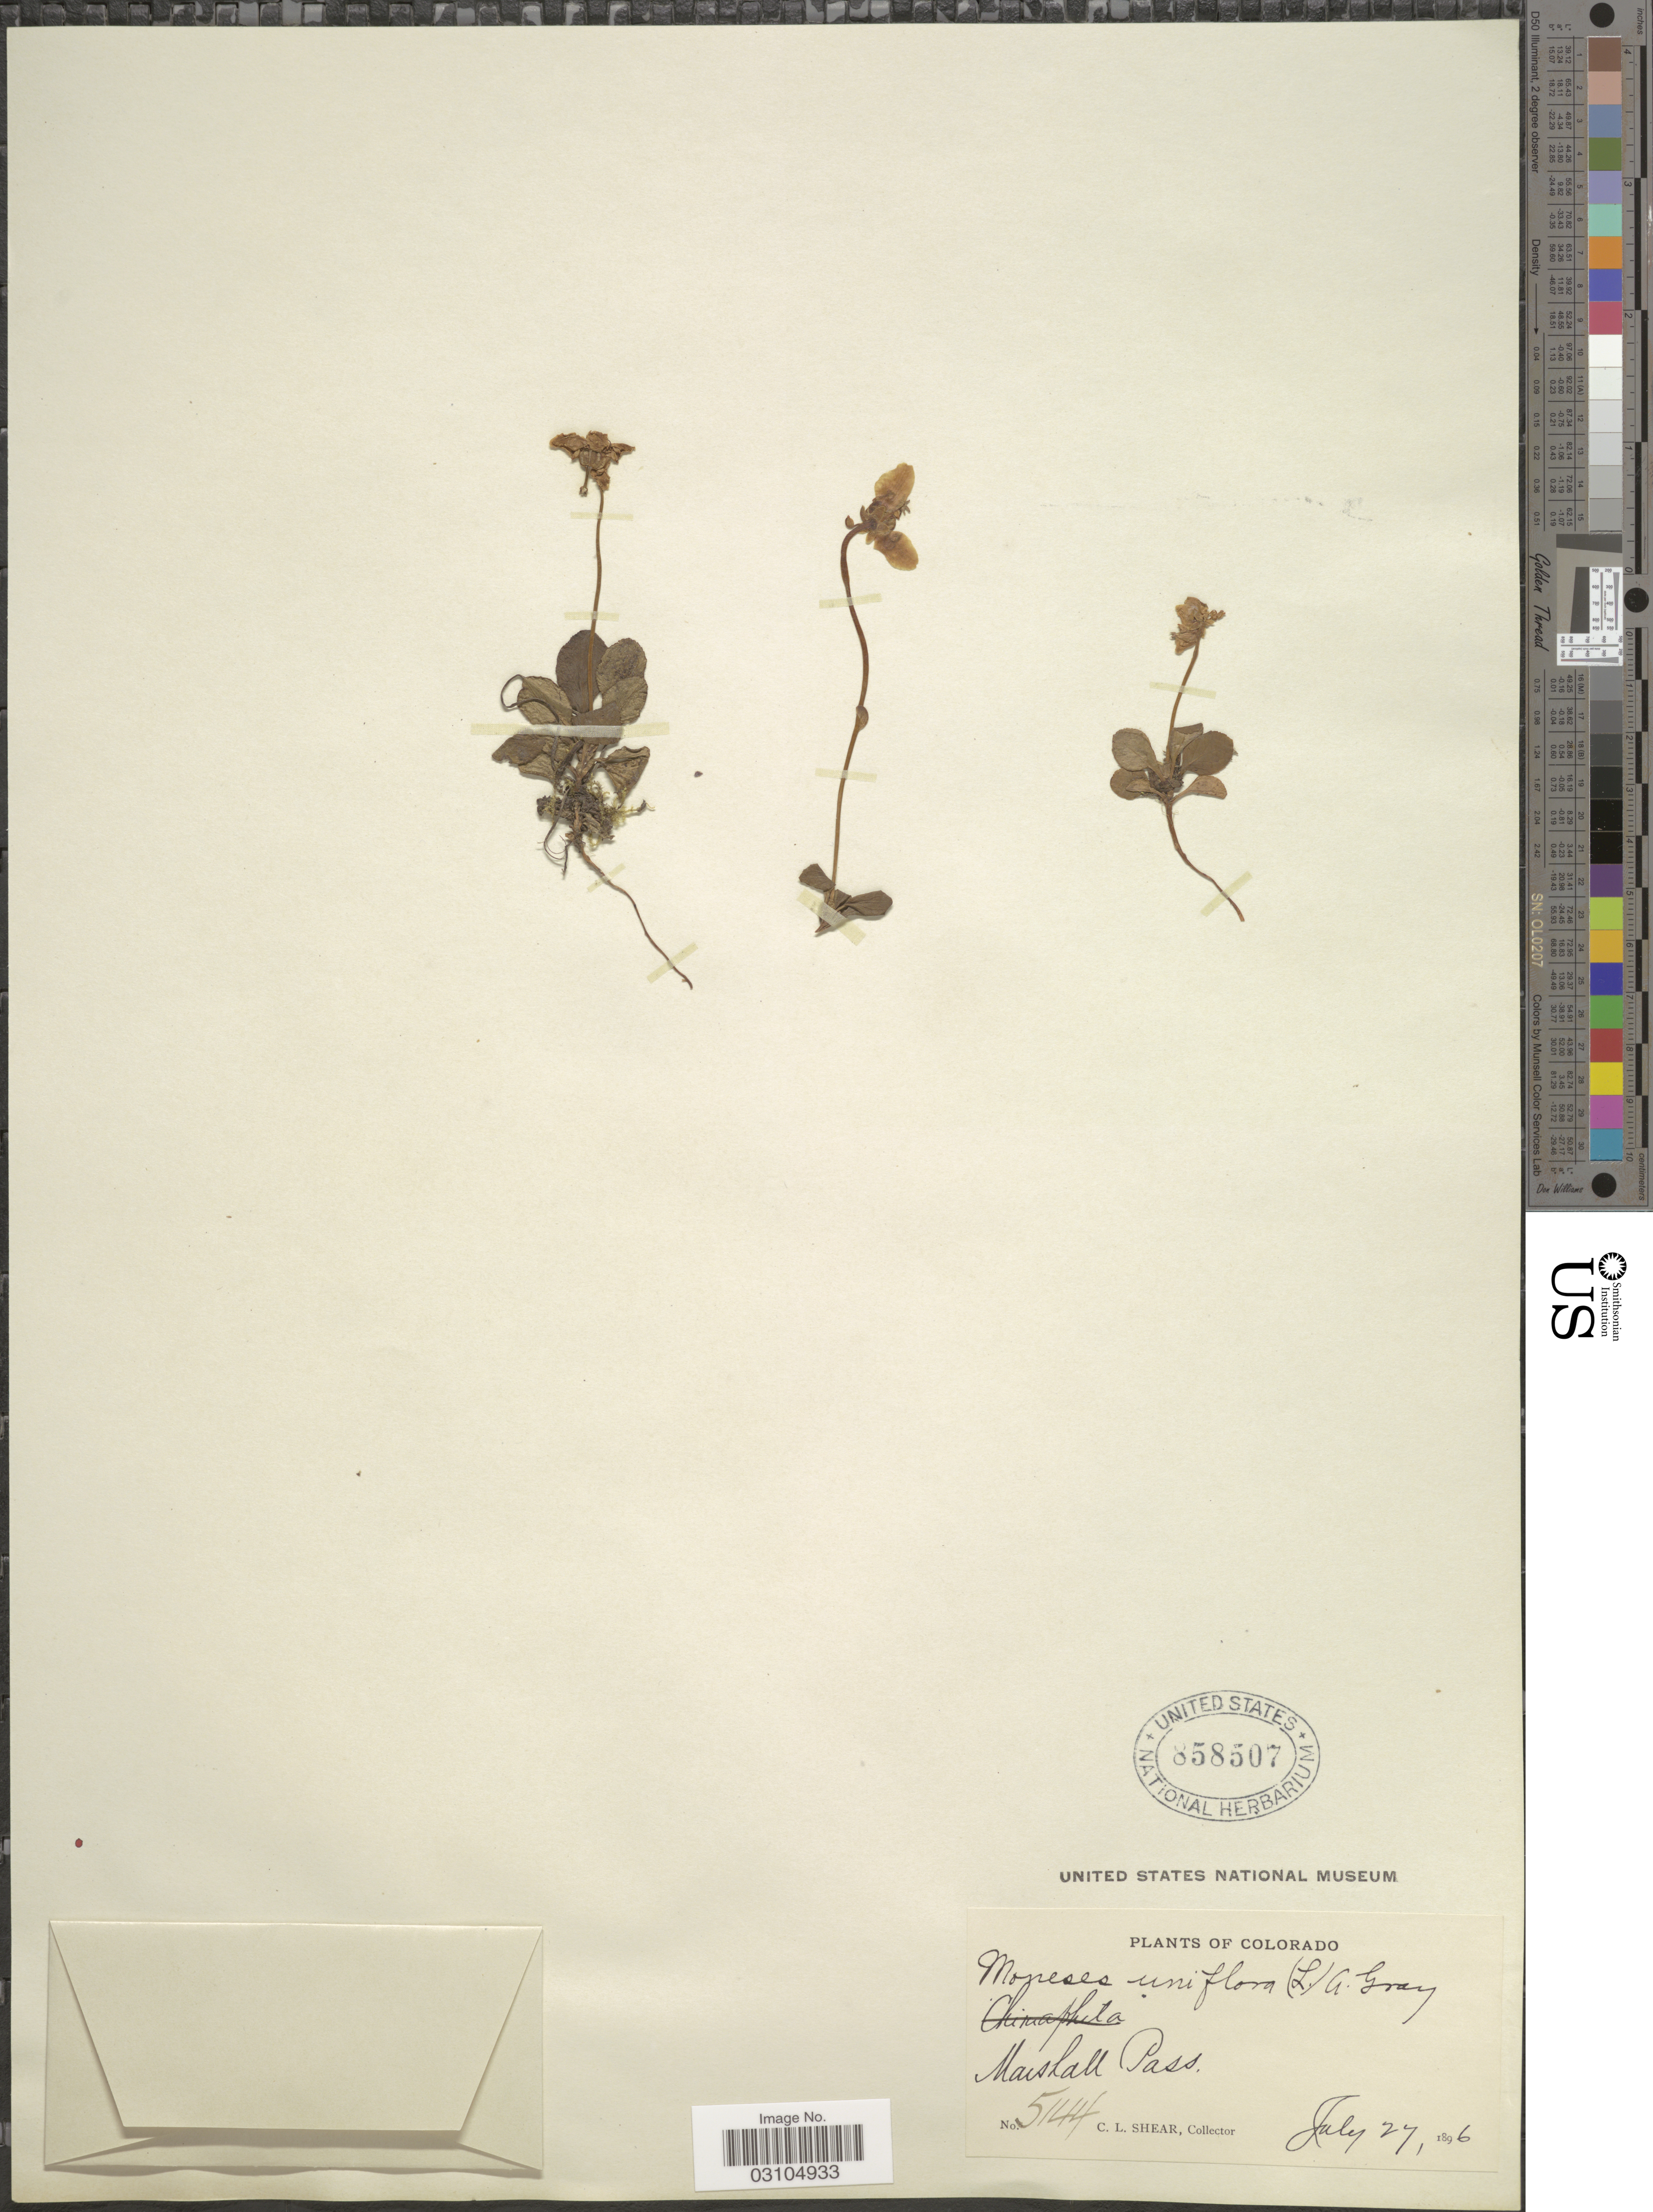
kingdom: Plantae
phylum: Tracheophyta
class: Magnoliopsida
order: Ericales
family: Ericaceae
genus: Moneses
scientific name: Moneses uniflora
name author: (L.) A. Gray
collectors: C. L. Shear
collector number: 5144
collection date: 1896-07-27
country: United States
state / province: Colorado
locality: Marshall Pass.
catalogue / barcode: US 858507